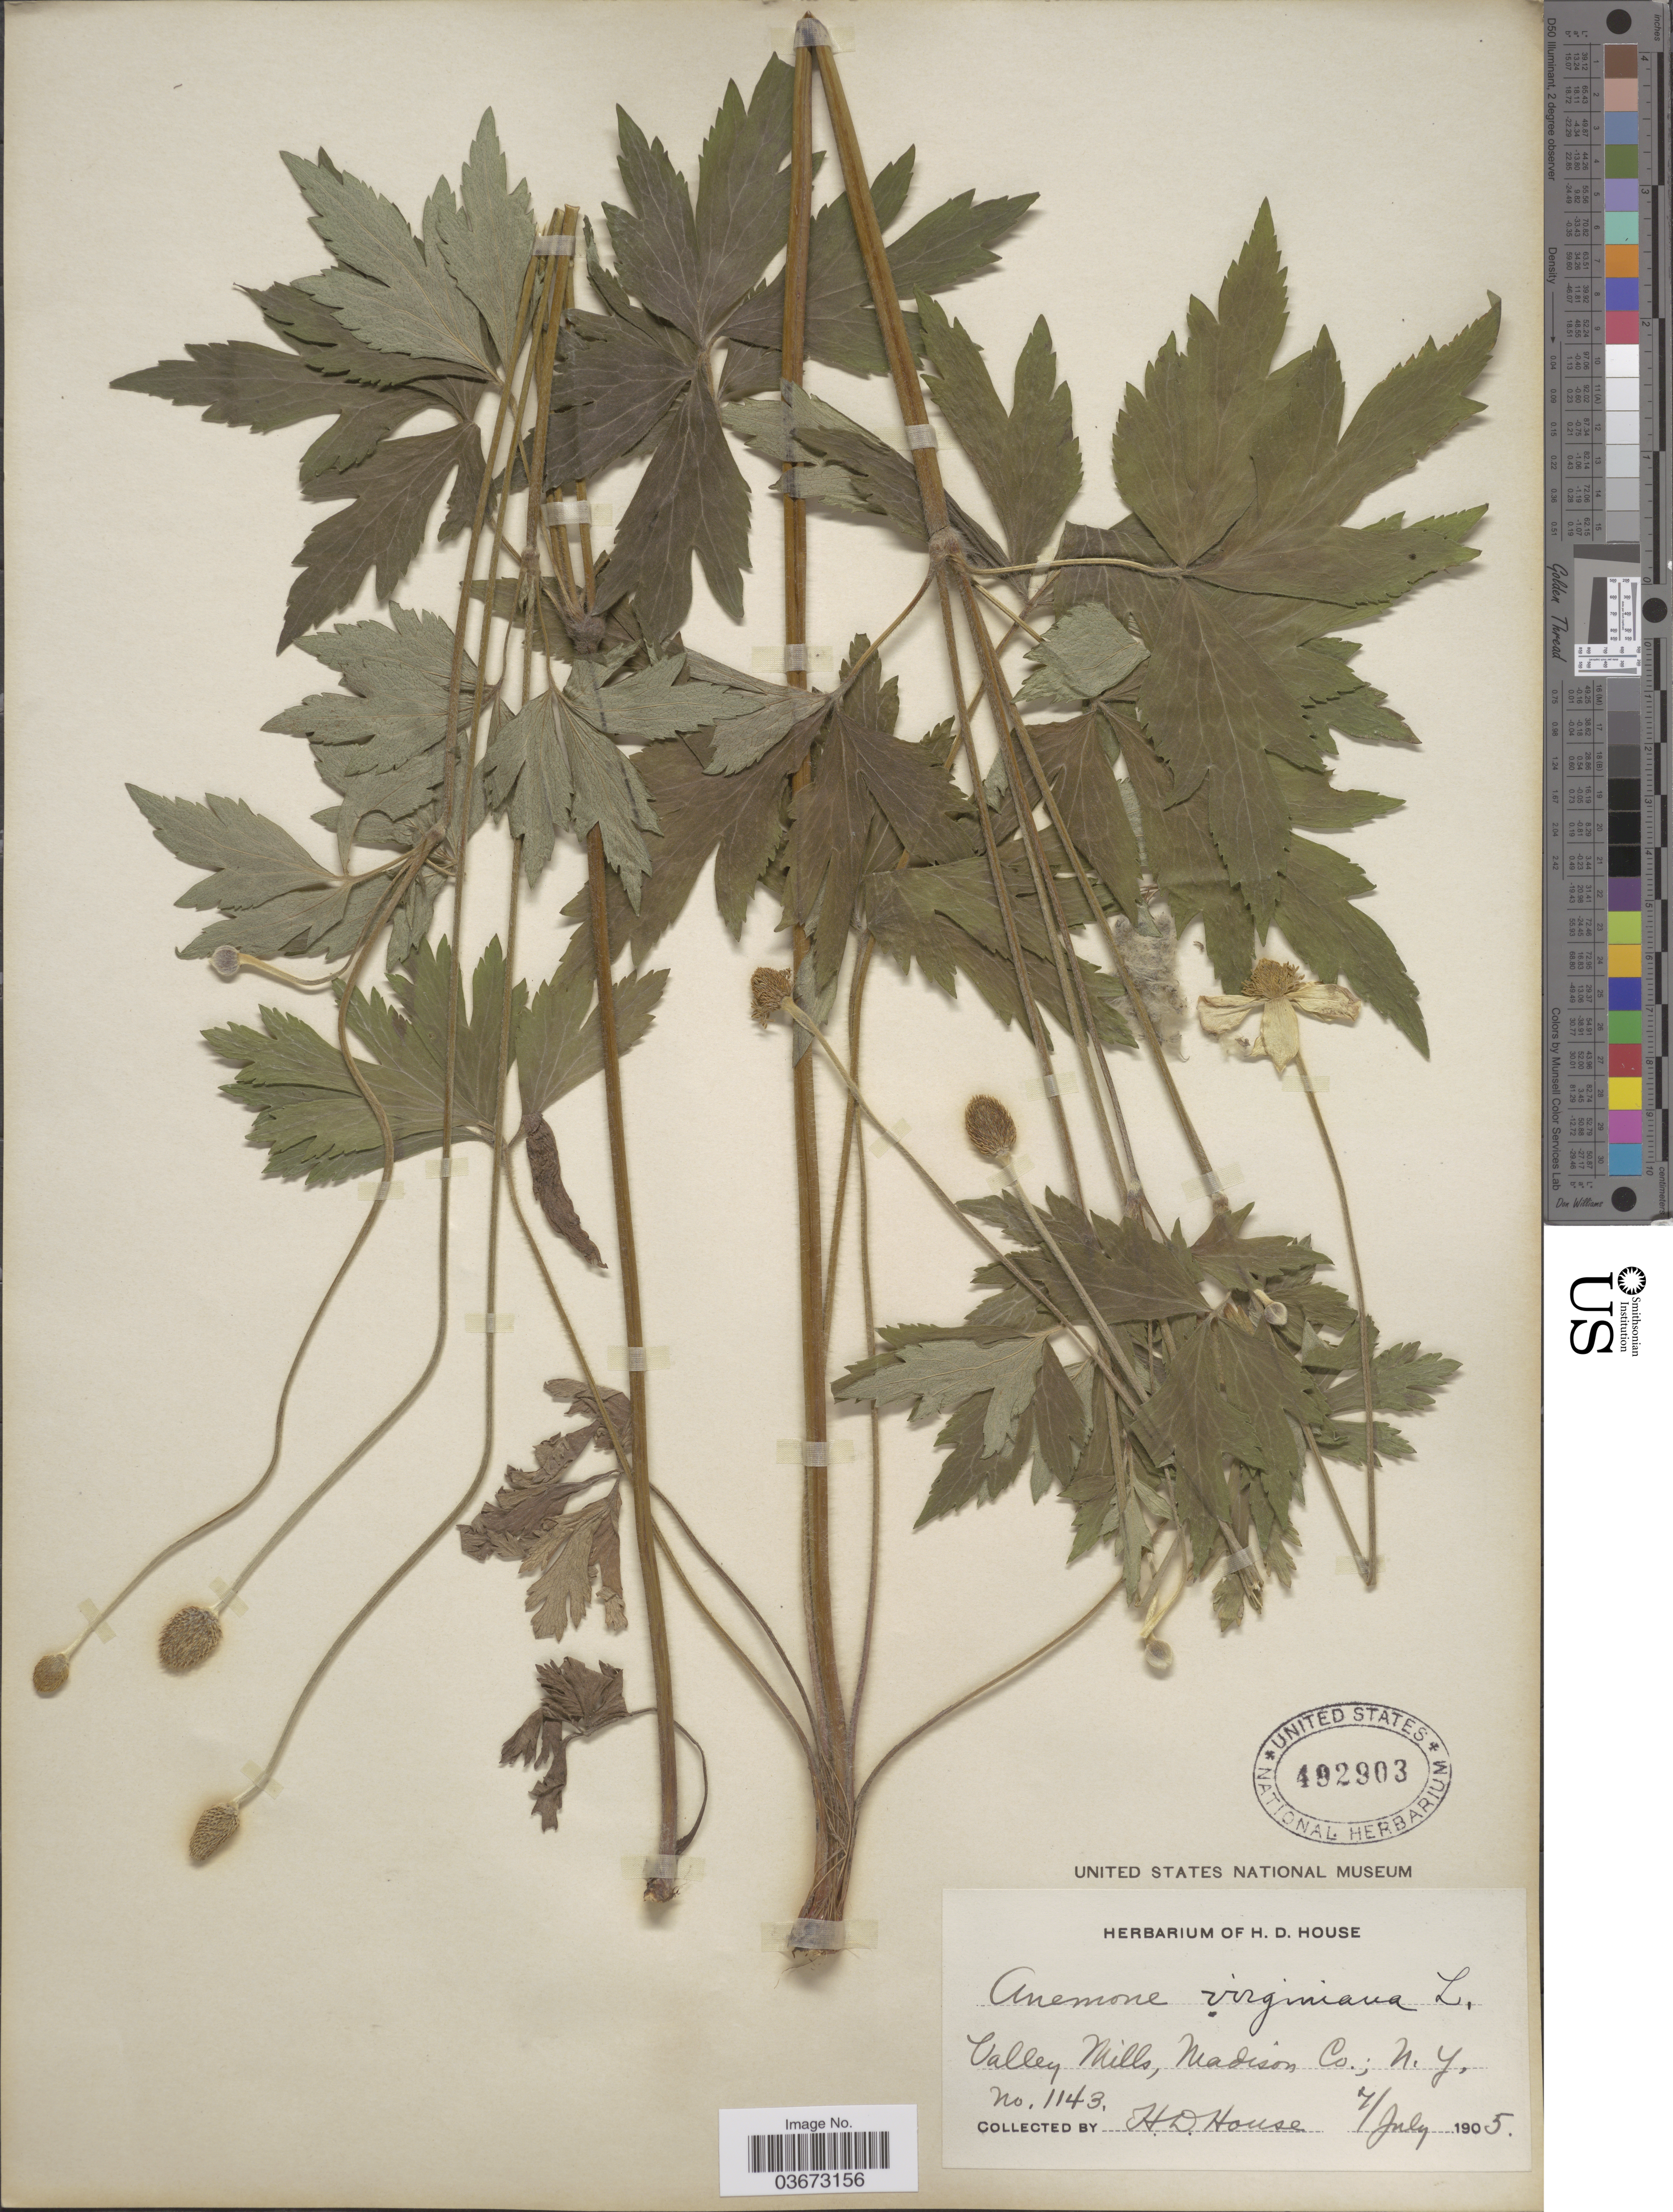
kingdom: Plantae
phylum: Tracheophyta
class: Magnoliopsida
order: Ranunculales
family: Ranunculaceae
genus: Anemone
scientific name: Anemone virginiana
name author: L.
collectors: H. D. House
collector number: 1143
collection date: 1905-07-07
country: United States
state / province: New York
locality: Valley Mills, Madison Co.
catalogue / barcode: US 492903